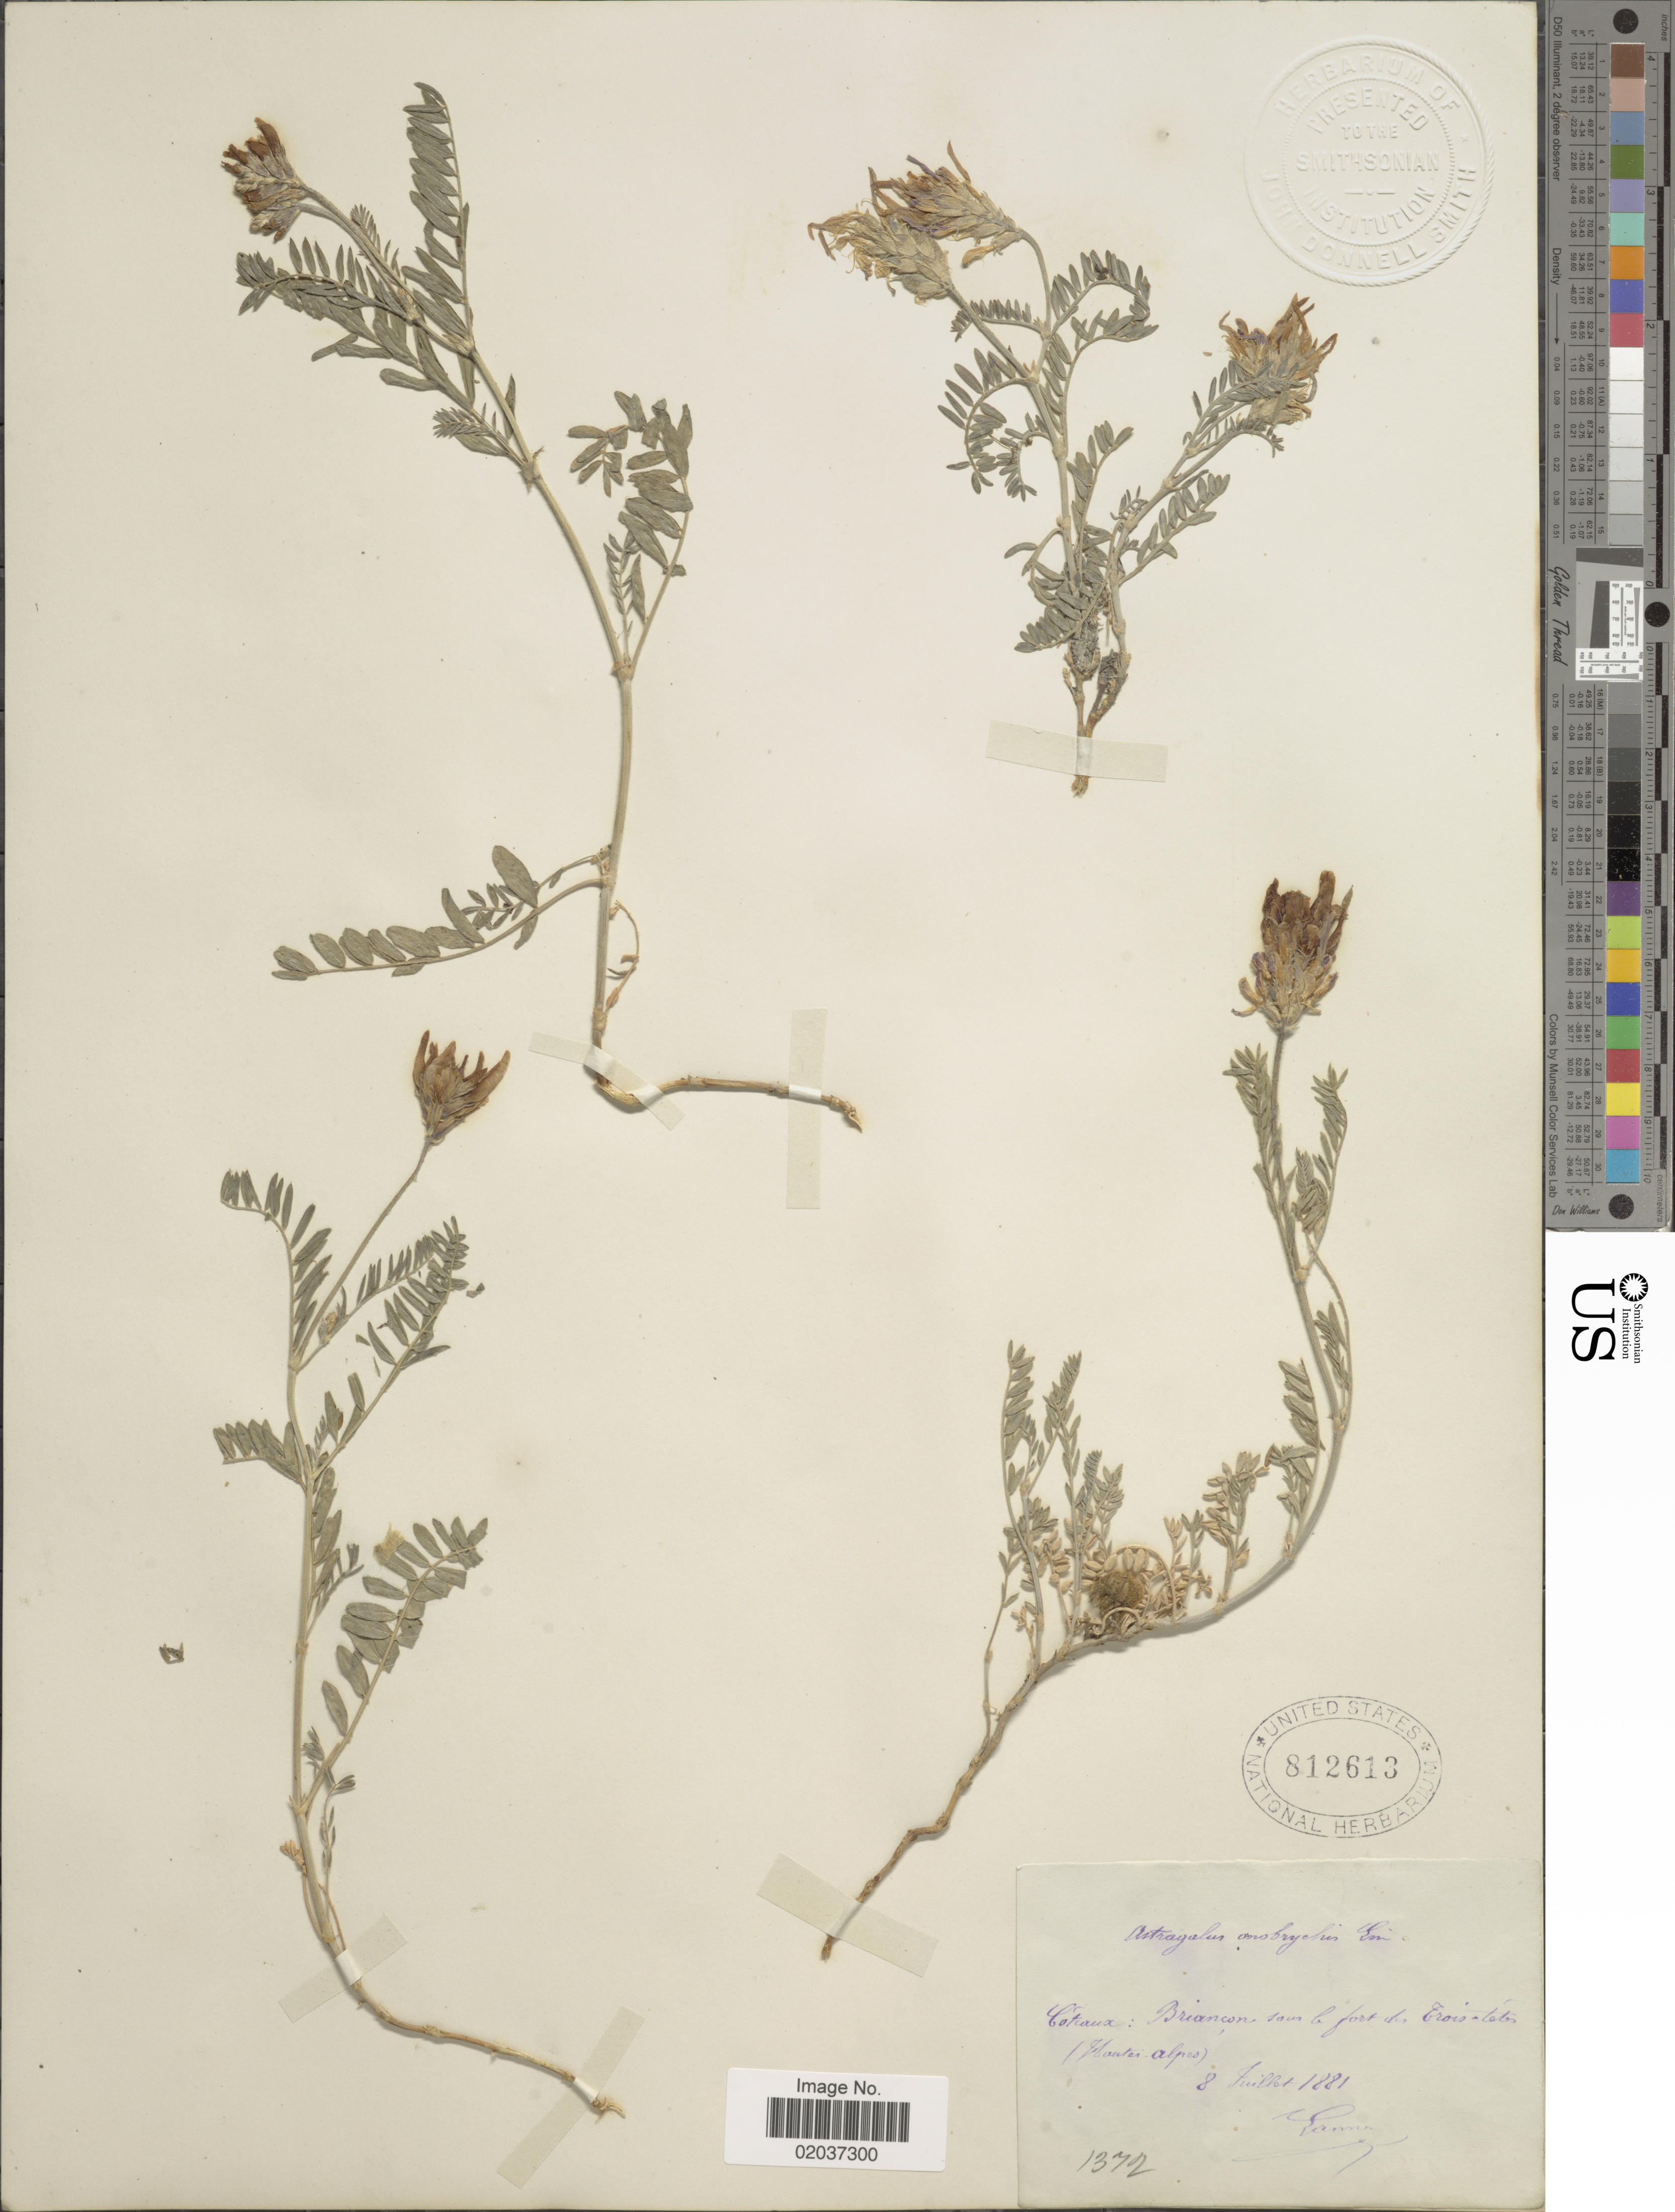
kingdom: Plantae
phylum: Tracheophyta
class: Magnoliopsida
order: Fabales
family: Fabaceae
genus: Astragalus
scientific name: Astragalus onobrychis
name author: L.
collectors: Ramon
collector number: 1372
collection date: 1881-07-08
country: France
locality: Coteaux: Briancon sour b forrt des Crois let (flauten alpes)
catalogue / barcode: US 812613